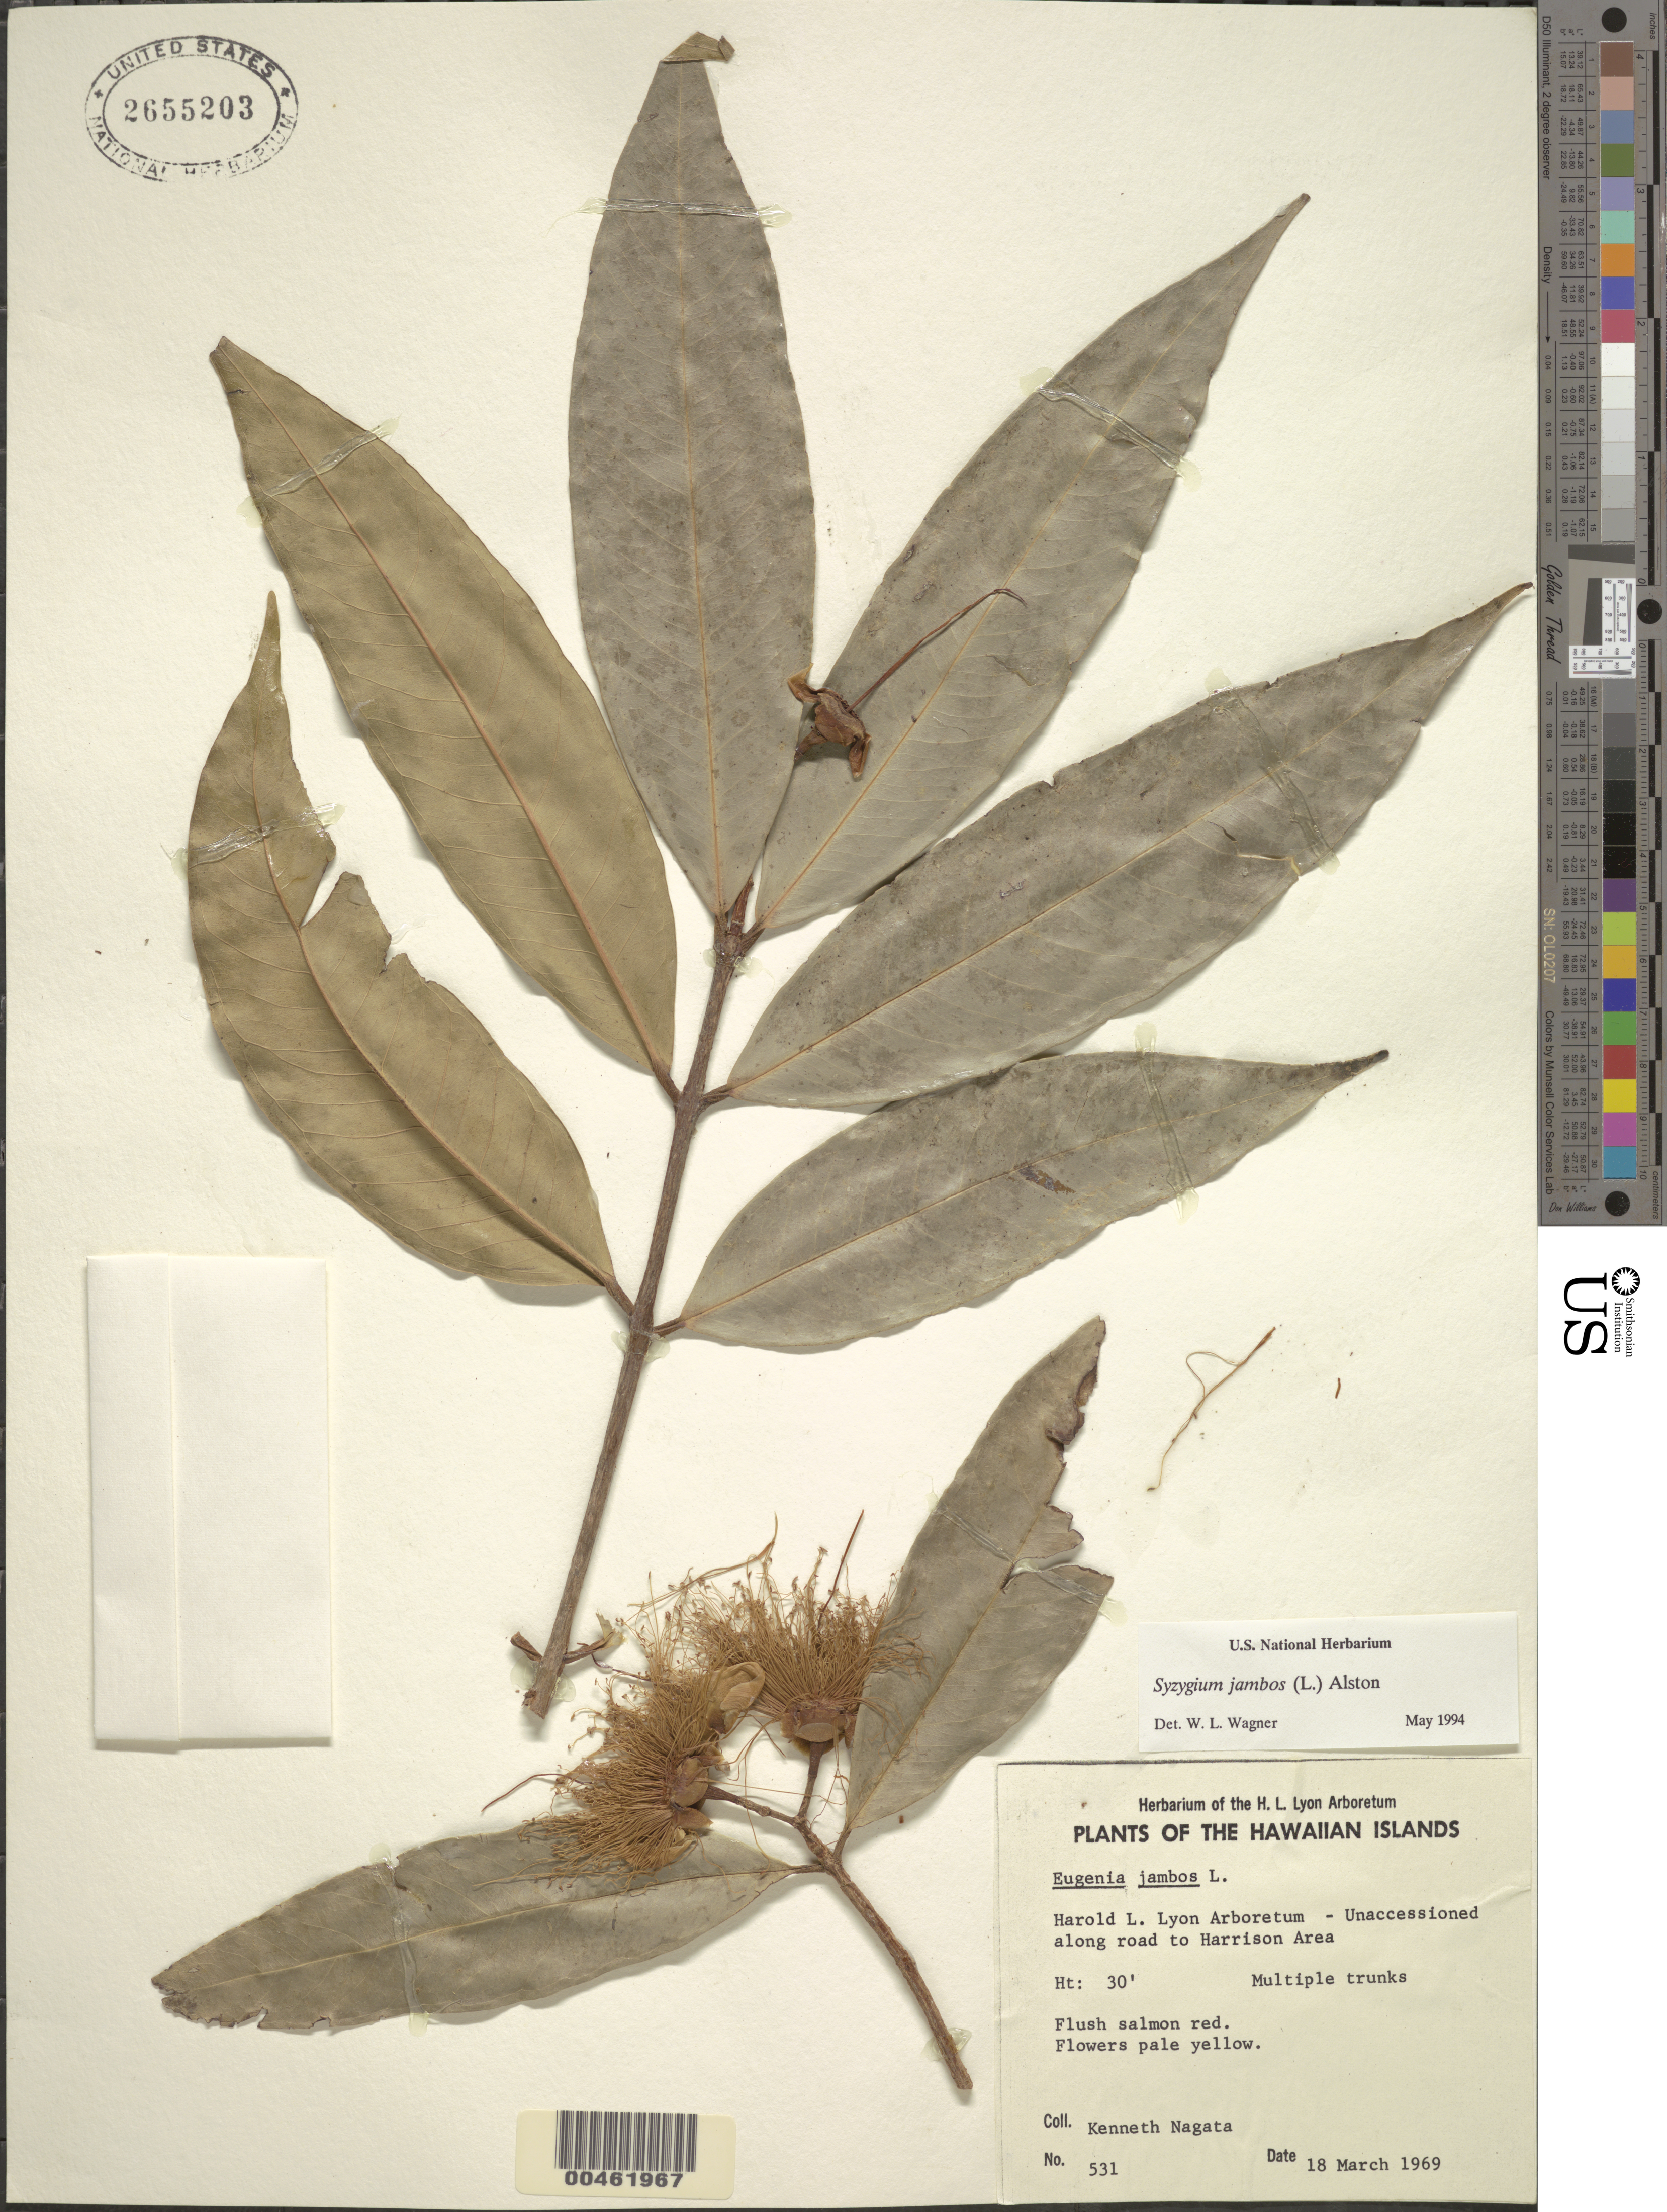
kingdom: Plantae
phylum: Tracheophyta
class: Magnoliopsida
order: Myrtales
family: Myrtaceae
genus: Syzygium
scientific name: Syzygium jambos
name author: (L.) Alston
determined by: Wagner, W. L., (BOT), Smithsonian Institution - National Museum of Natural History (UNITED STATES)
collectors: K. Nagata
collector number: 531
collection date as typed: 18 Mar 1969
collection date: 1969-03-18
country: United States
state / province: Hawaii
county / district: Honolulu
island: Oahu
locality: H.L. Lyon Arboretum, along rd. to Harrison Area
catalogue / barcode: US 2655203